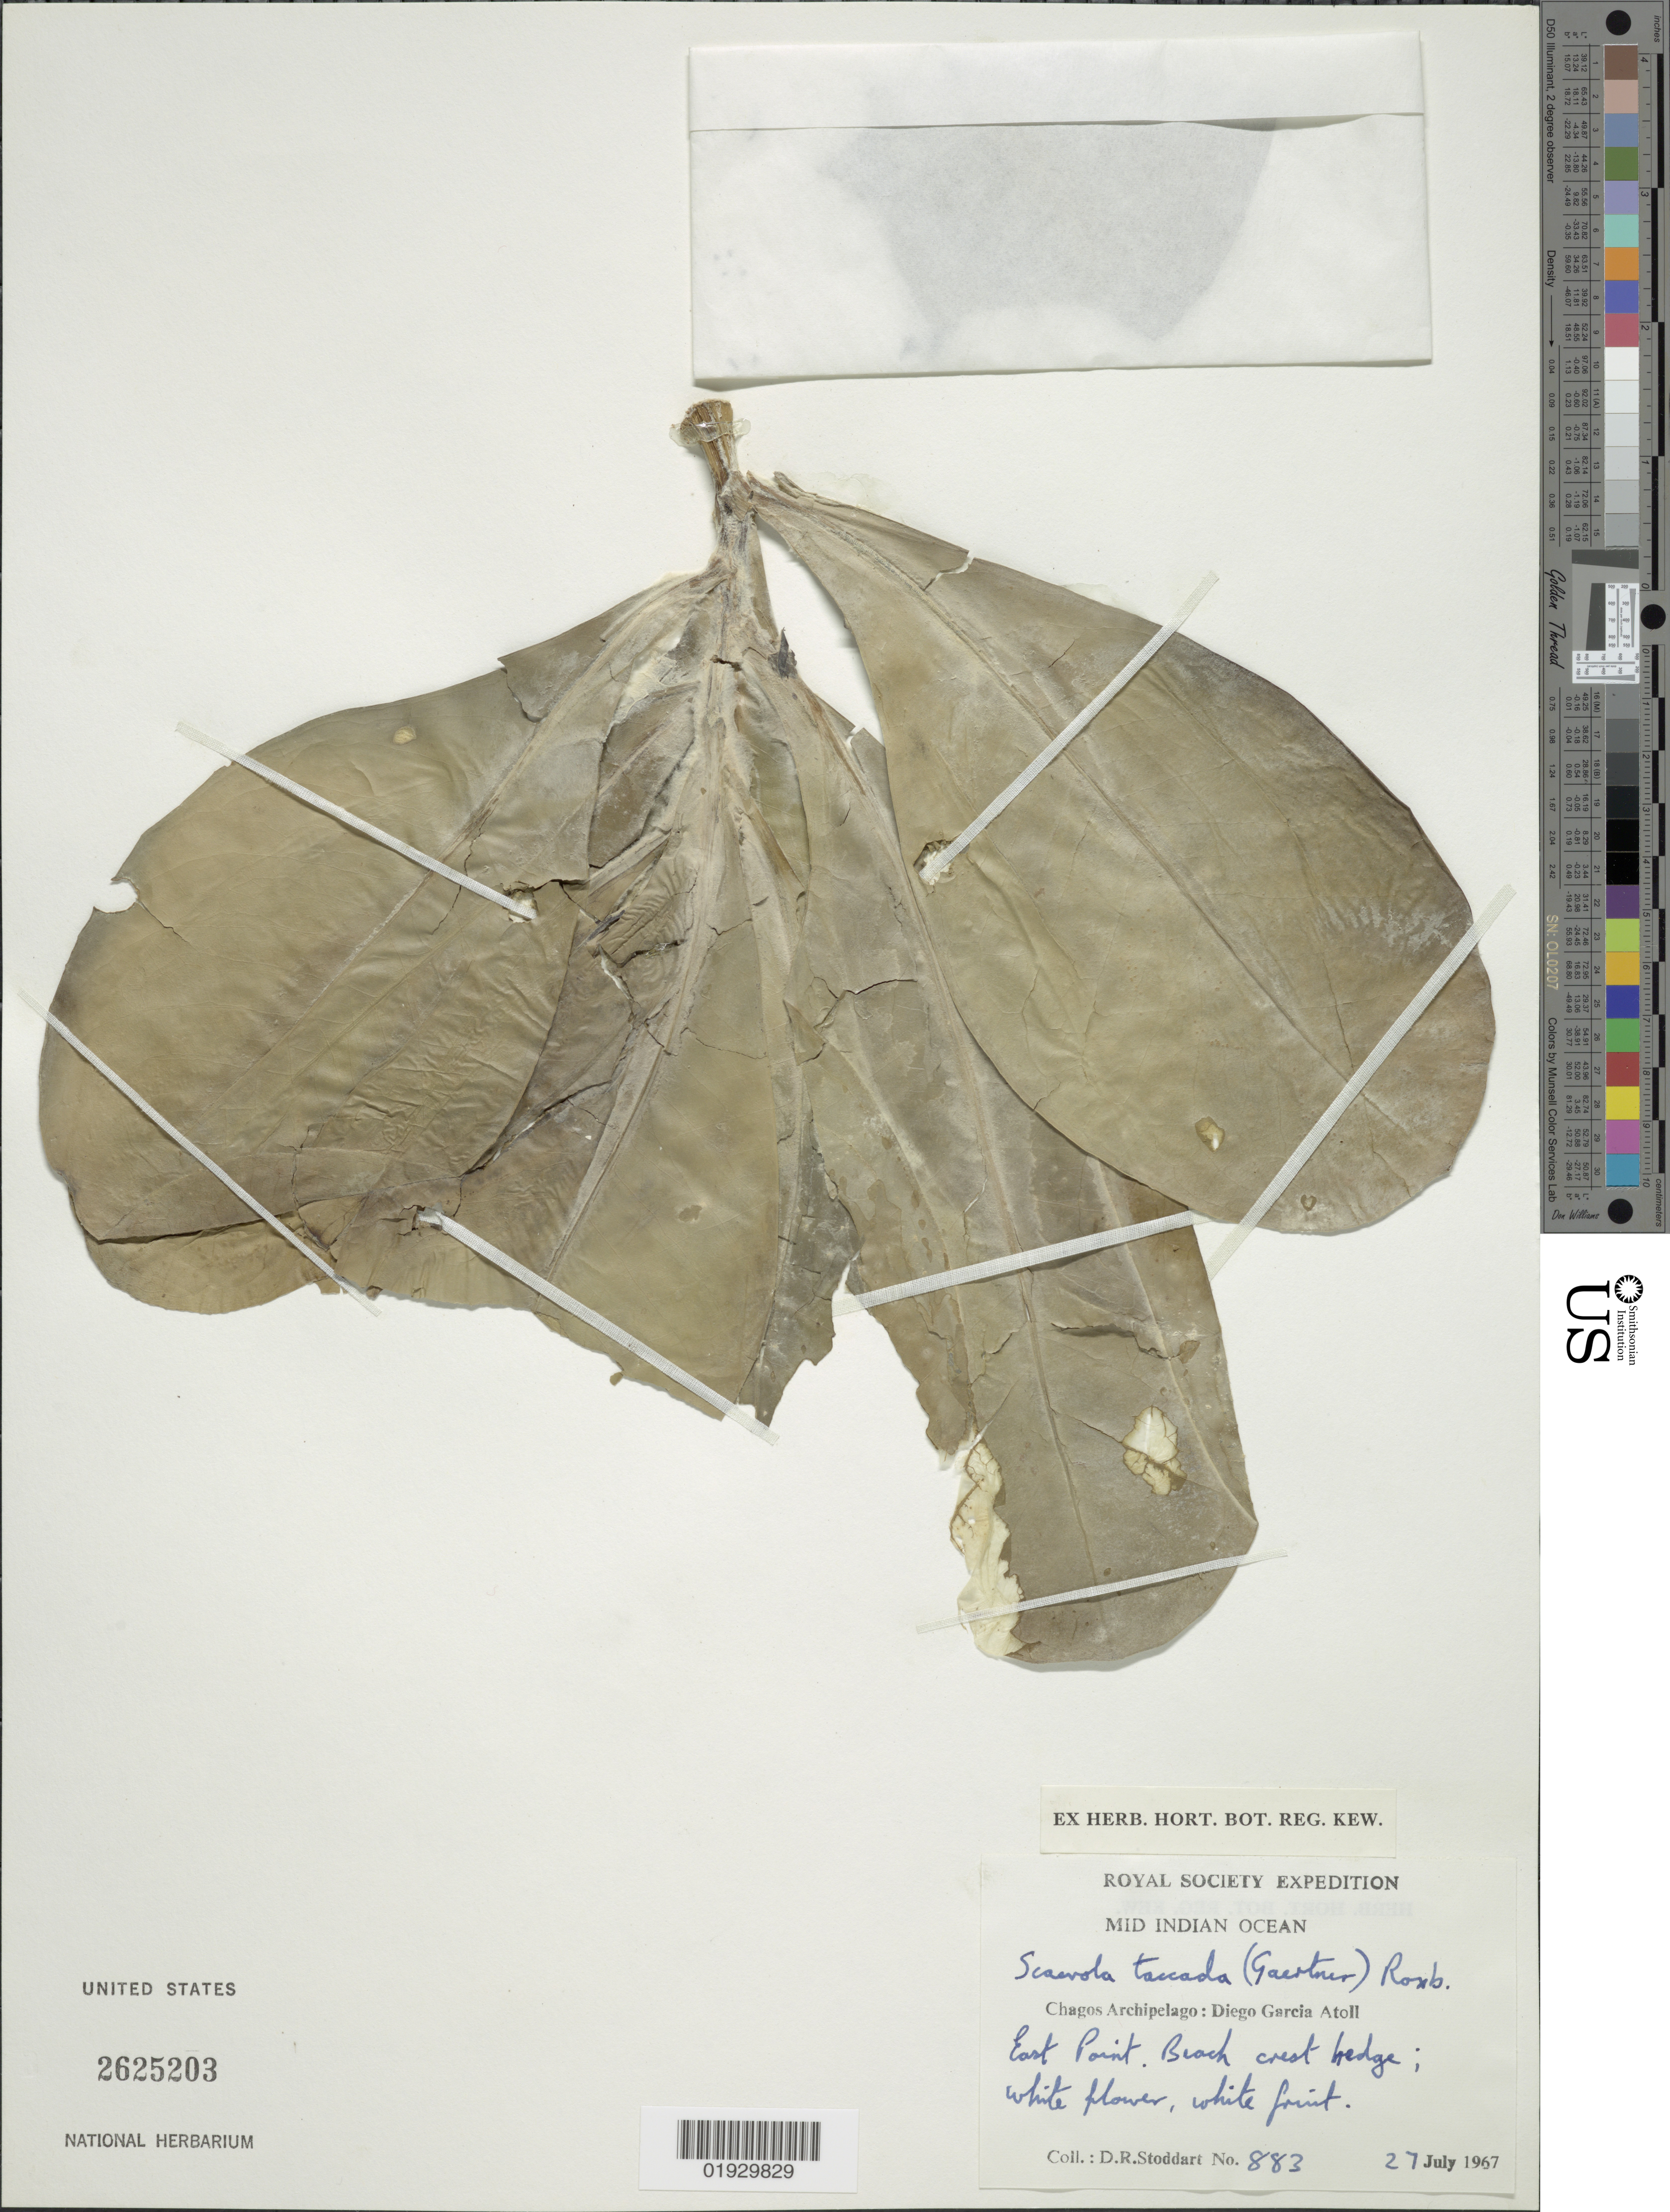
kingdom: Plantae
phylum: Tracheophyta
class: Magnoliopsida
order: Asterales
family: Goodeniaceae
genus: Scaevola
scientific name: Scaevola taccada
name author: (Gaertn.) Roxb.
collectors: D. R. Stoddart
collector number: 883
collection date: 1967-07-27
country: British Indian Ocean Territory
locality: Mid Indian Ocean. Chagos Archipelago: Diego Garcia Atoll. East Point.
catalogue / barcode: US 2625203